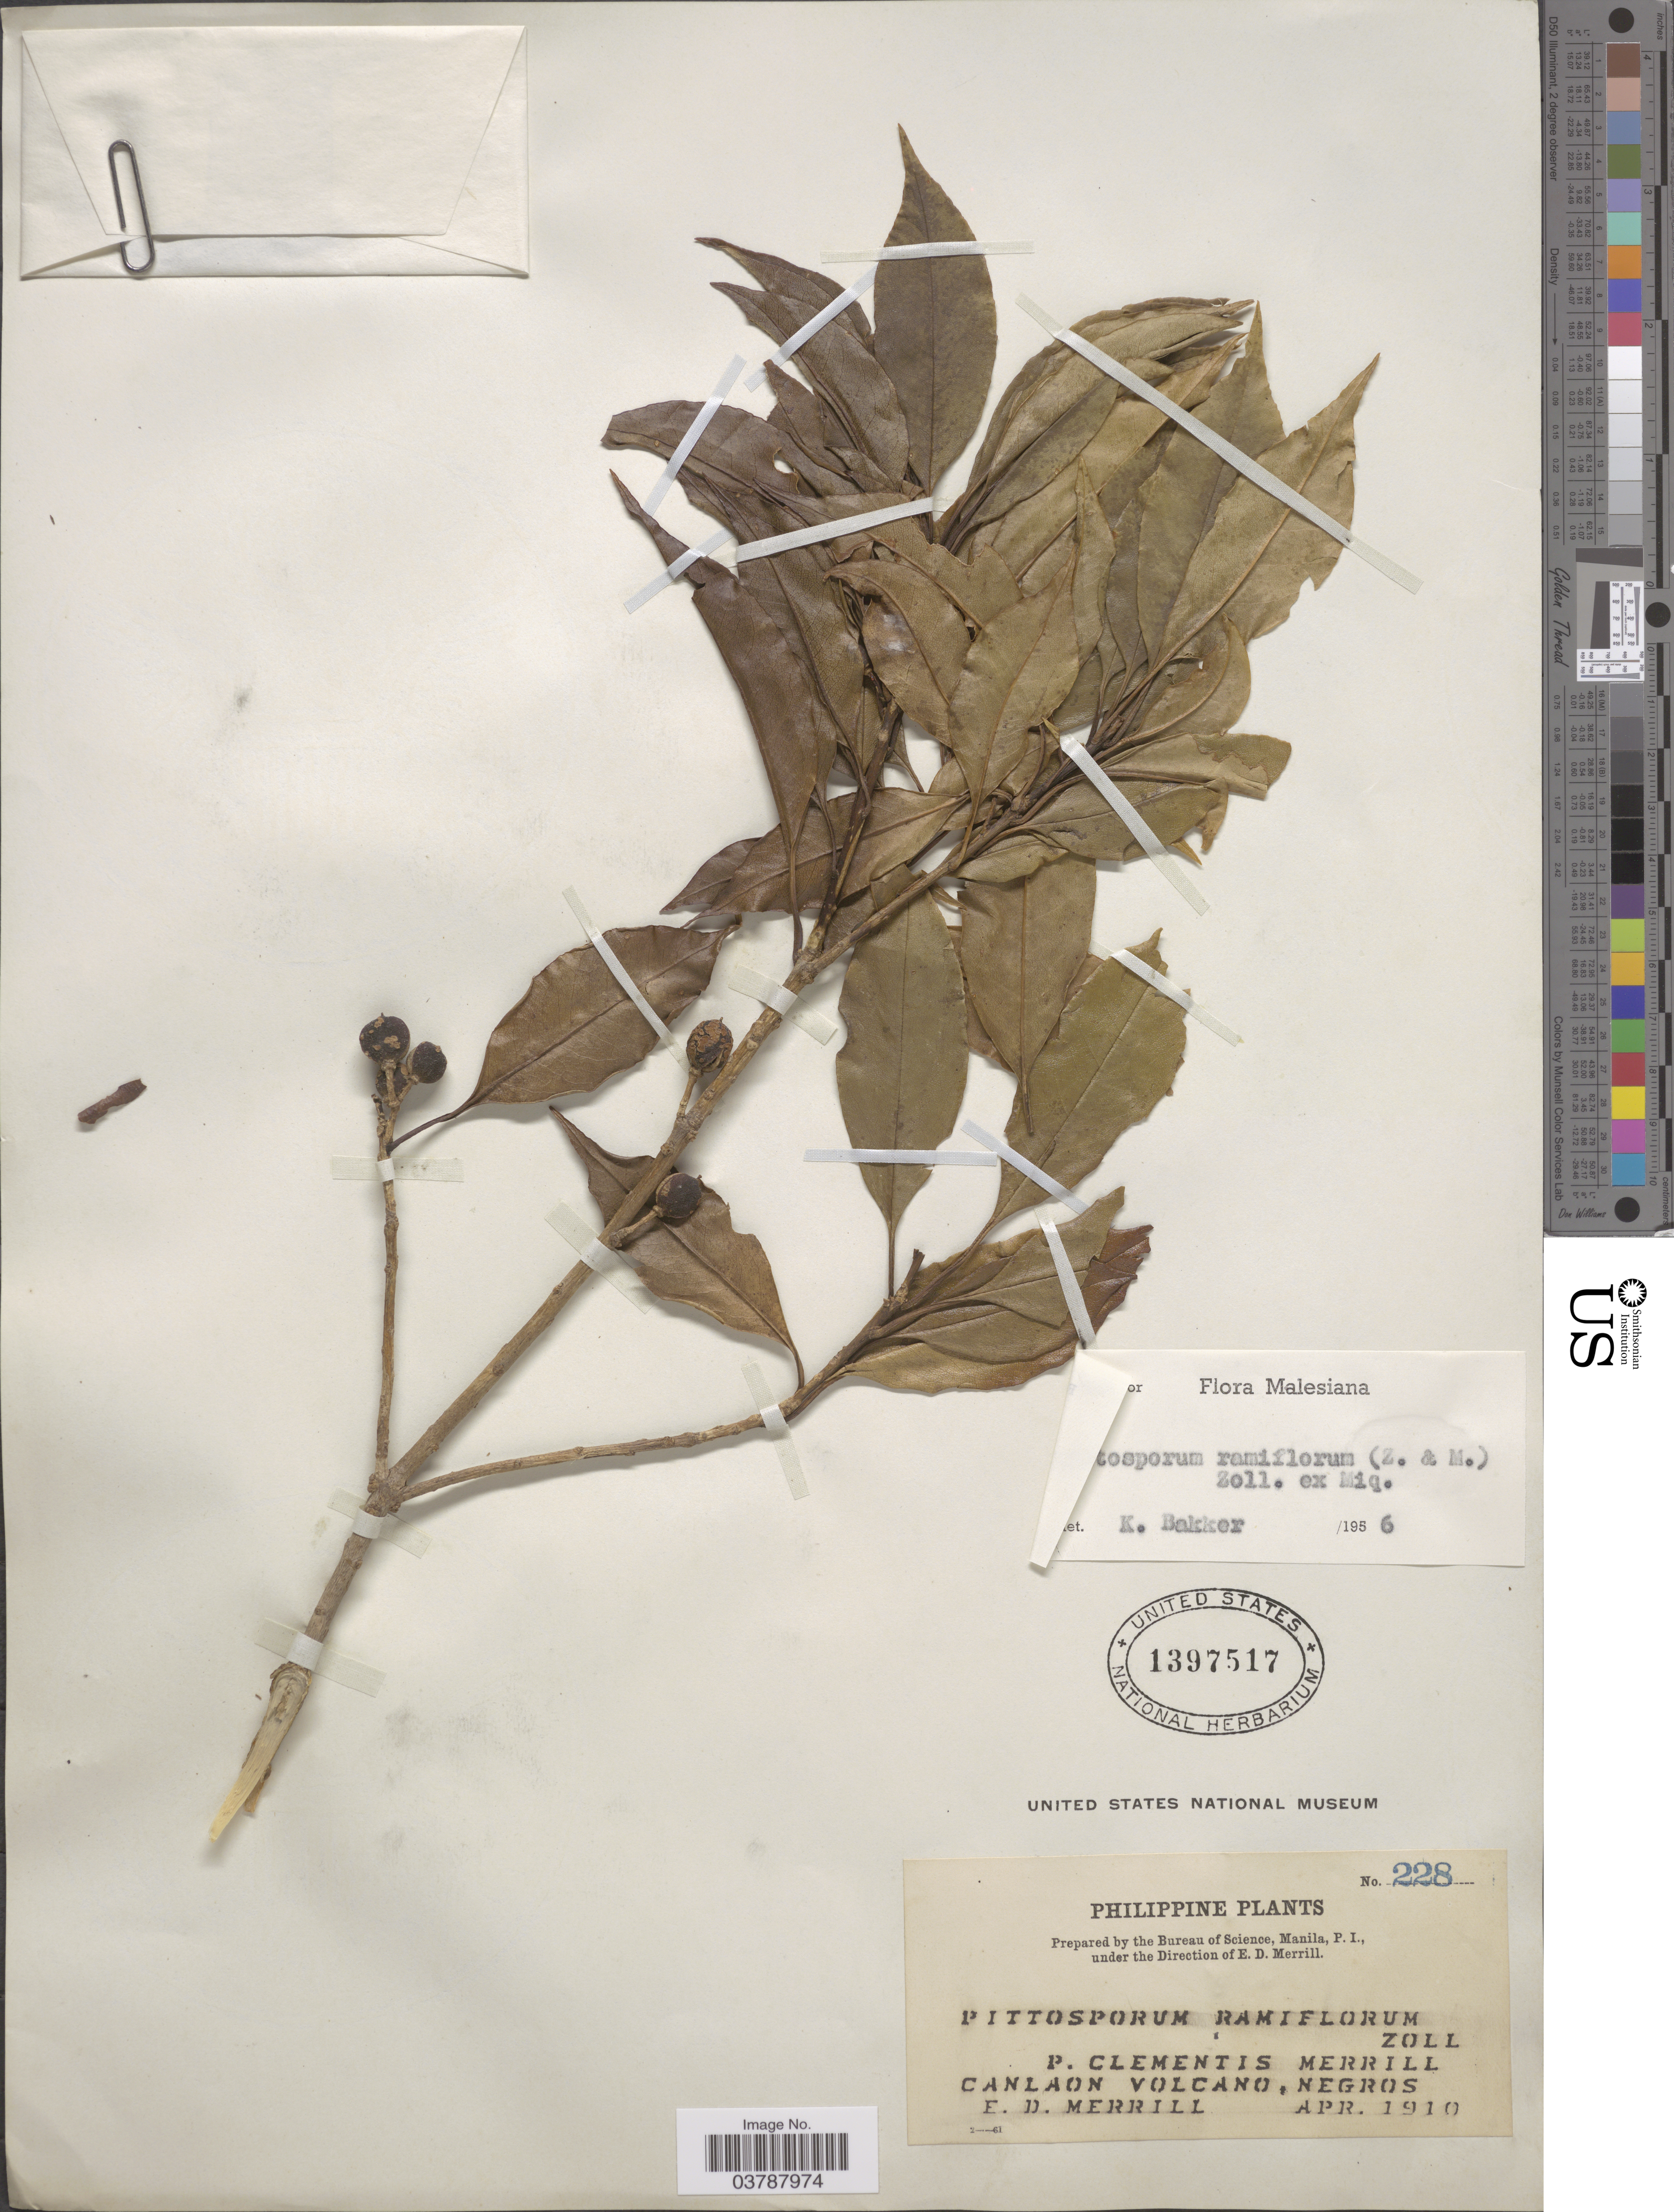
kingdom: Plantae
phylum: Tracheophyta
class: Magnoliopsida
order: Apiales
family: Pittosporaceae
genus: Pittosporum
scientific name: Pittosporum ramiflorum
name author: (Zoll. & Mor.) Zoll.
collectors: E. D. Merrill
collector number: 228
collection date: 1910-04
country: Philippines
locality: Canlaon Volcano, Negros.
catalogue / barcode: US 1397517